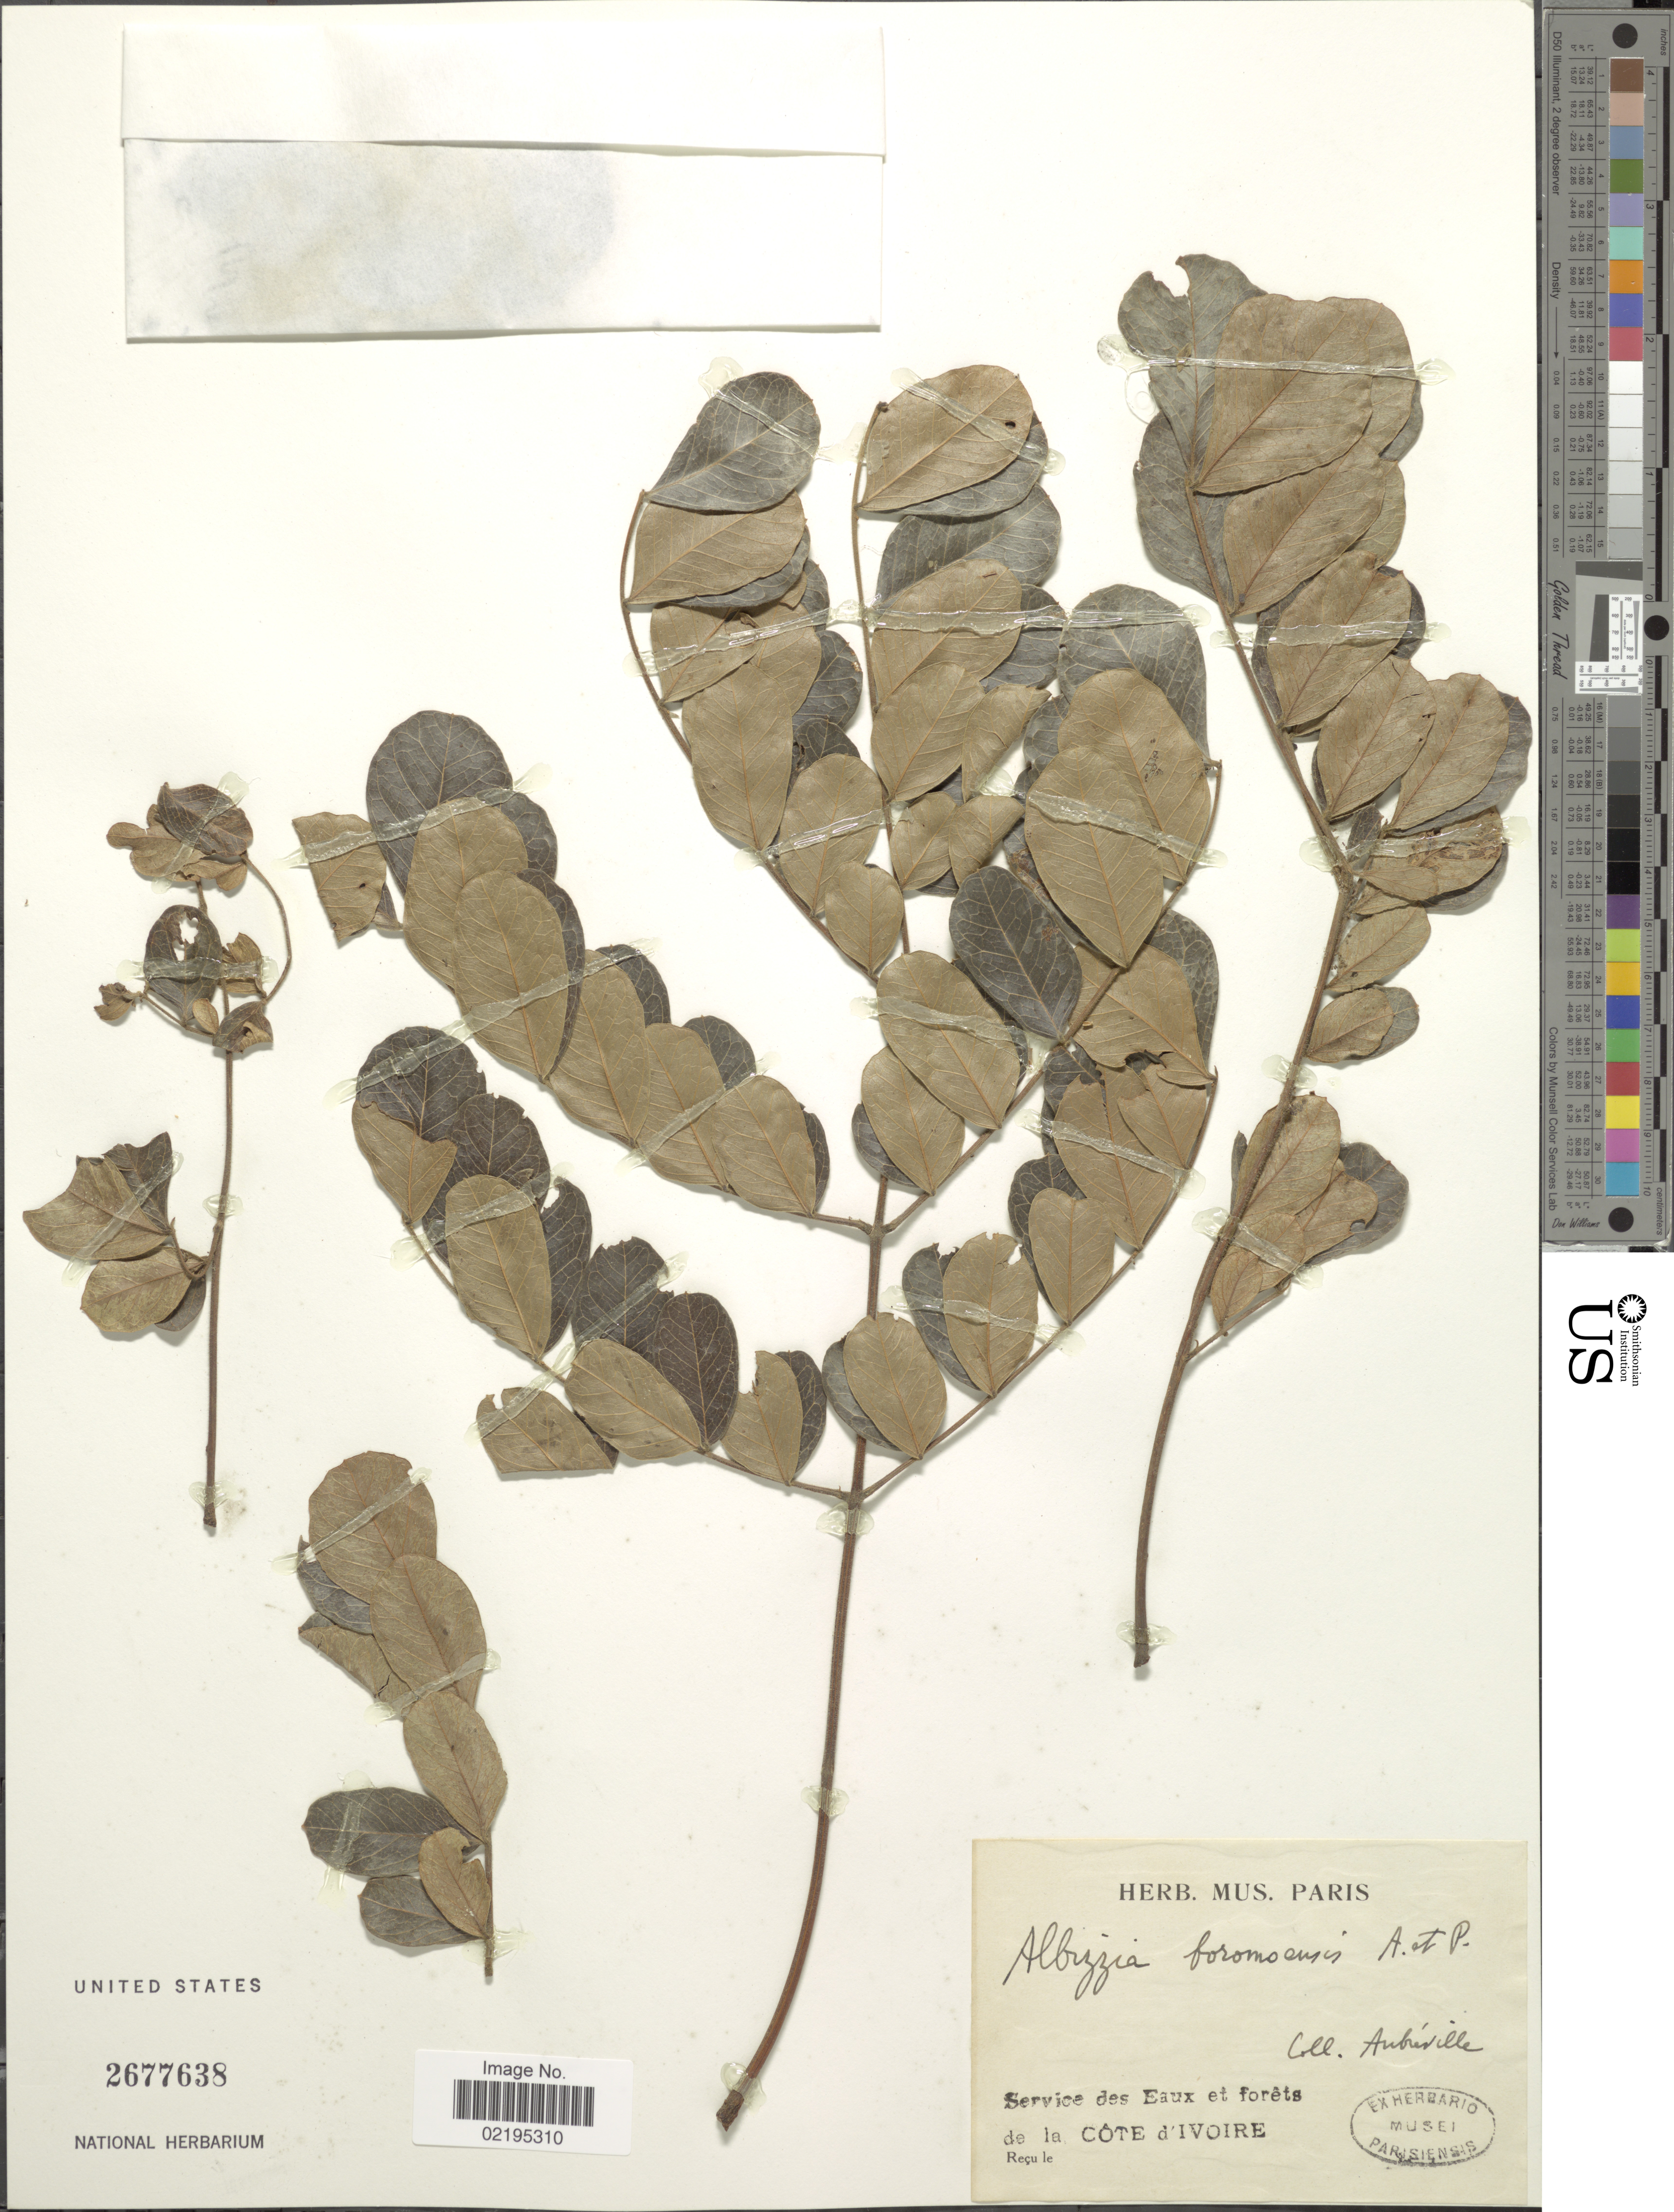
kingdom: Plantae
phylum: Tracheophyta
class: Magnoliopsida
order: Fabales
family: Fabaceae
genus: Albizia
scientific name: Albizia boromoensis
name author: Aubrév. & Pellegr.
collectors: A. Aubréville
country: Ivory Coast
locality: Service des Eaux et forets, de la Cote d'Ivoire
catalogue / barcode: US 2677638